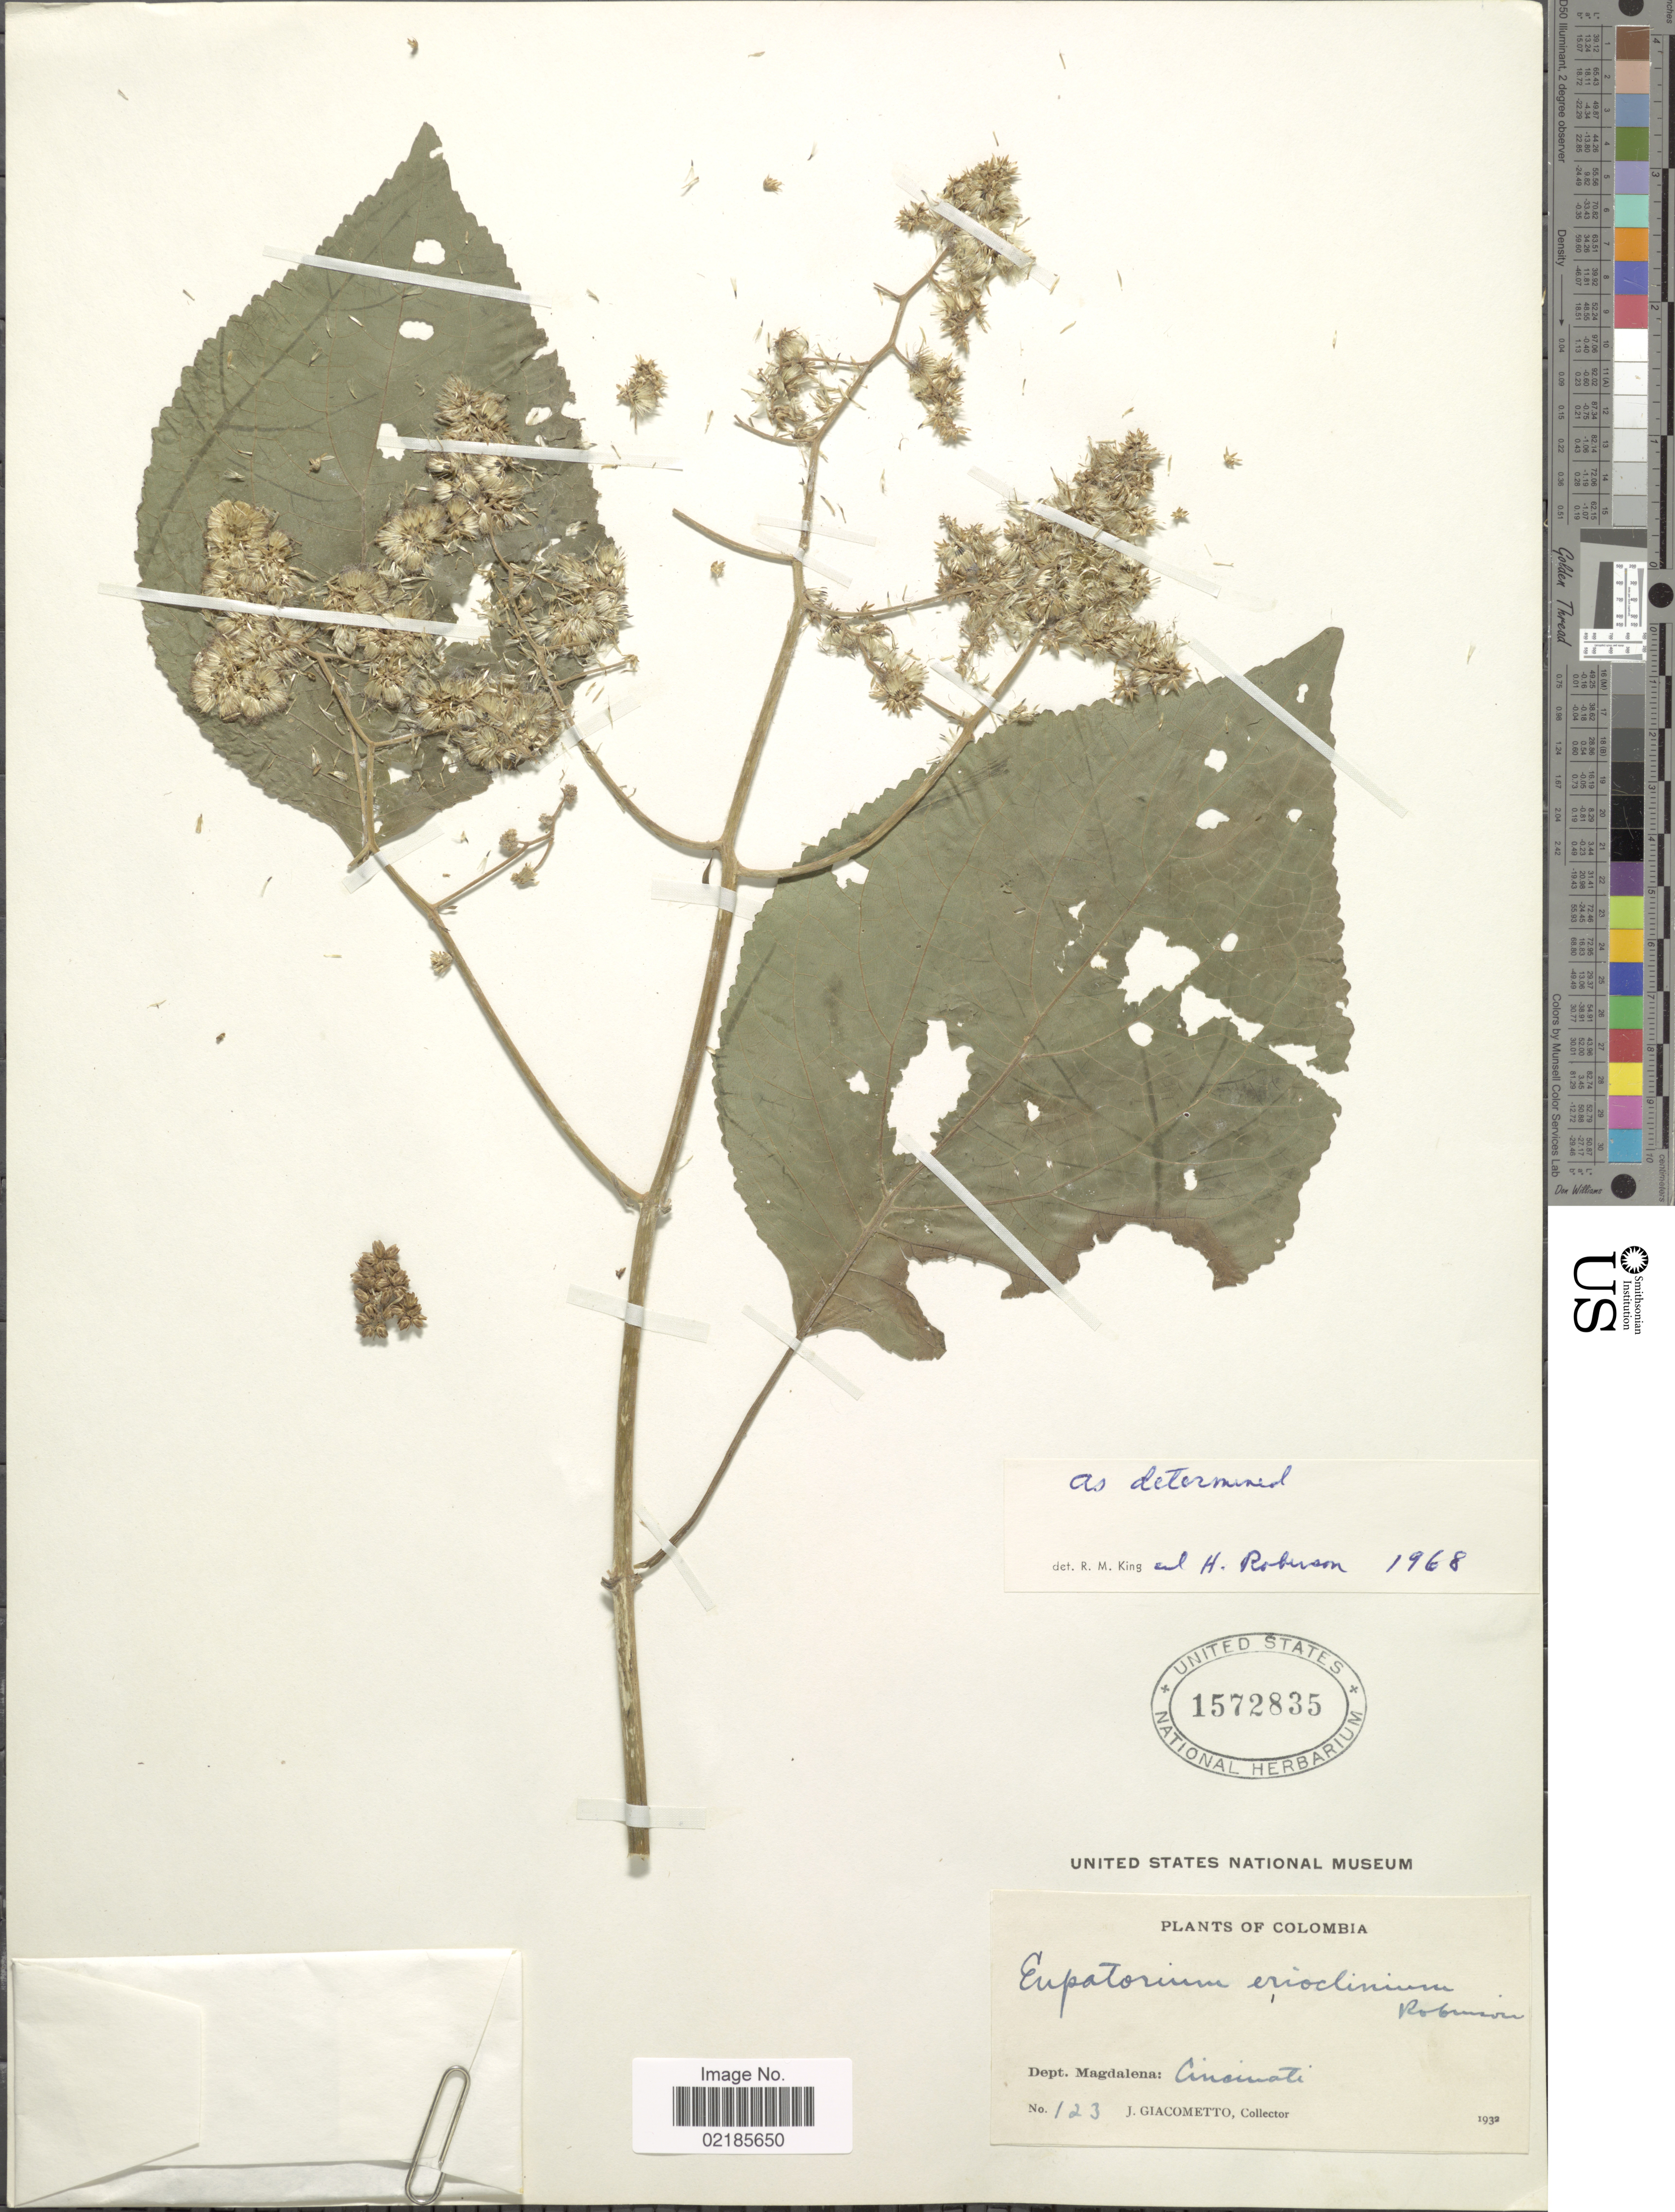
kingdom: Plantae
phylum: Tracheophyta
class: Magnoliopsida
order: Asterales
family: Asteraceae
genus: Hebeclinium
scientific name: Hebeclinium erioclinium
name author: (B.L. Rob.) R.M. King & H. Rob.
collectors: J. Giacometto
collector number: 123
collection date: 1932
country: Colombia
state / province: Magdalena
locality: Cincinati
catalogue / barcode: US 1572835